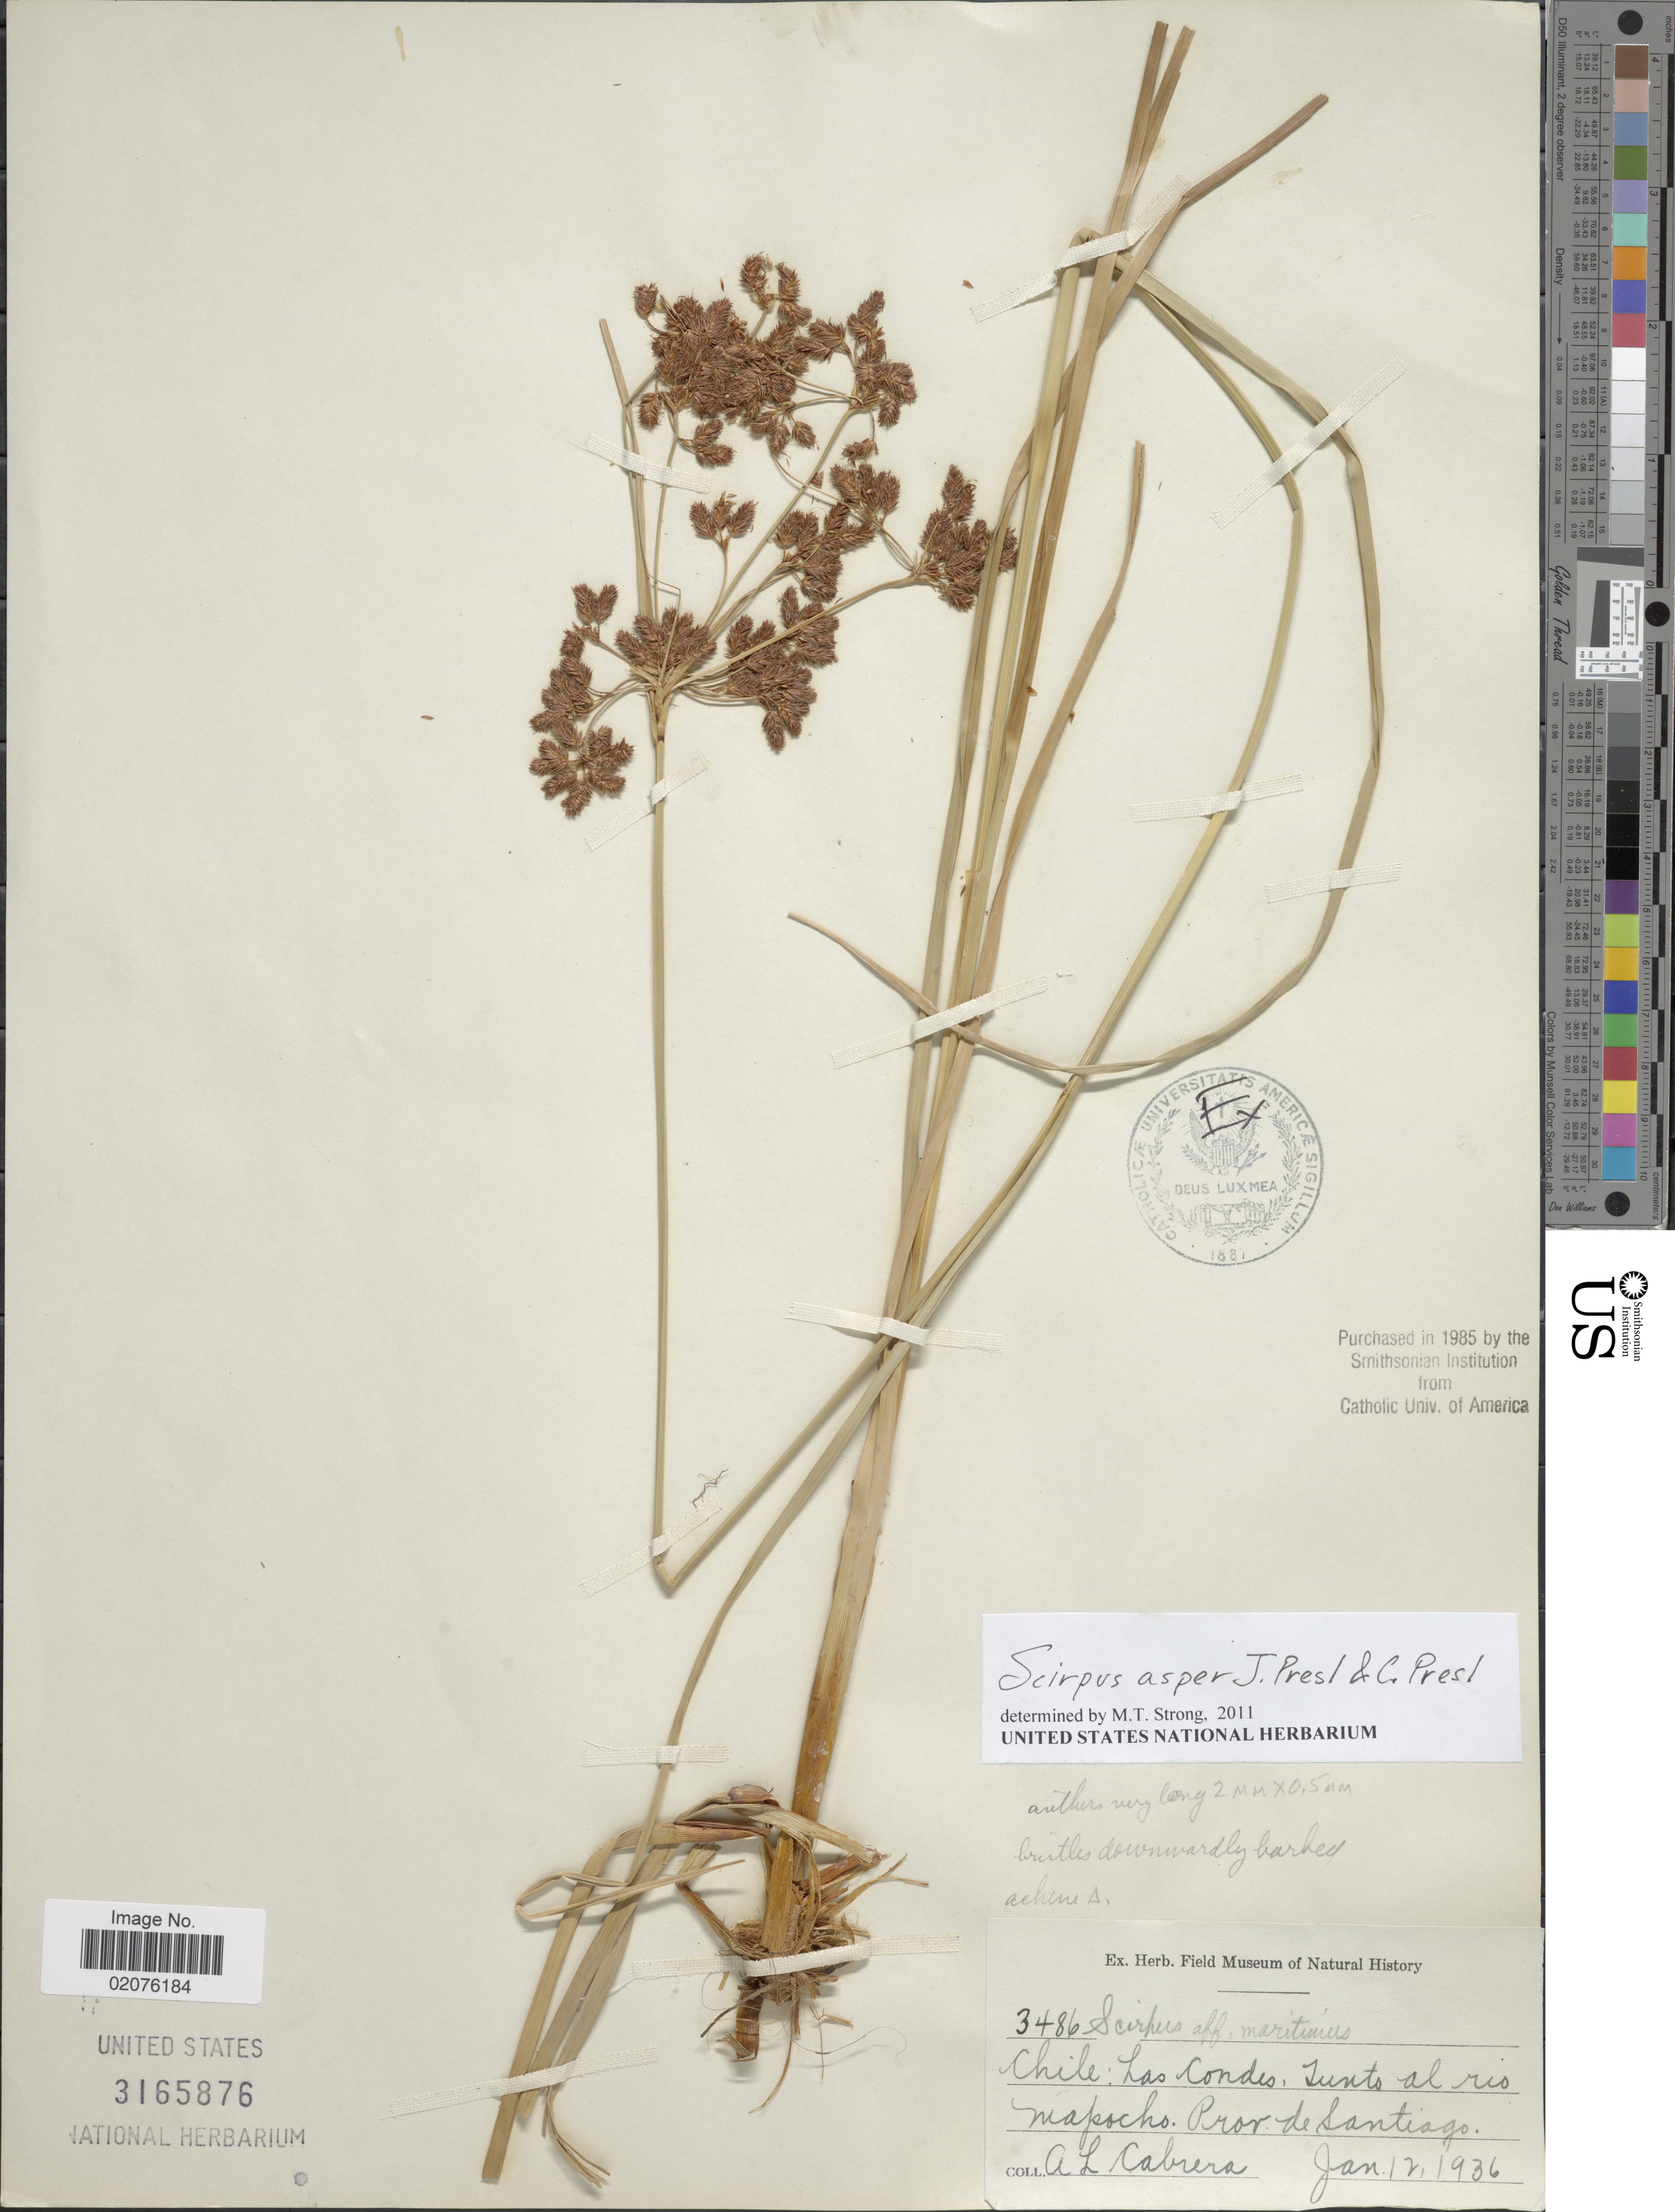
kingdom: Plantae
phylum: Tracheophyta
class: Liliopsida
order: Poales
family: Cyperaceae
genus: Rhodoscirpus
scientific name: Rhodoscirpus asper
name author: (J. Presl & C. Presl) Lév.-Bourret et al.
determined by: Strong, Mark T., (BOT), Smithsonian Institution - National Museum of Natural History (UNITED STATES)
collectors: A. L. Cabrera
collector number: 3486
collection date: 1936-01-12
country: Chile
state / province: Región Metropolitana (RM)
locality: Las Condes, Junto al Rio Mapocho, Prov. Santiago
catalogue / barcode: US 3165876